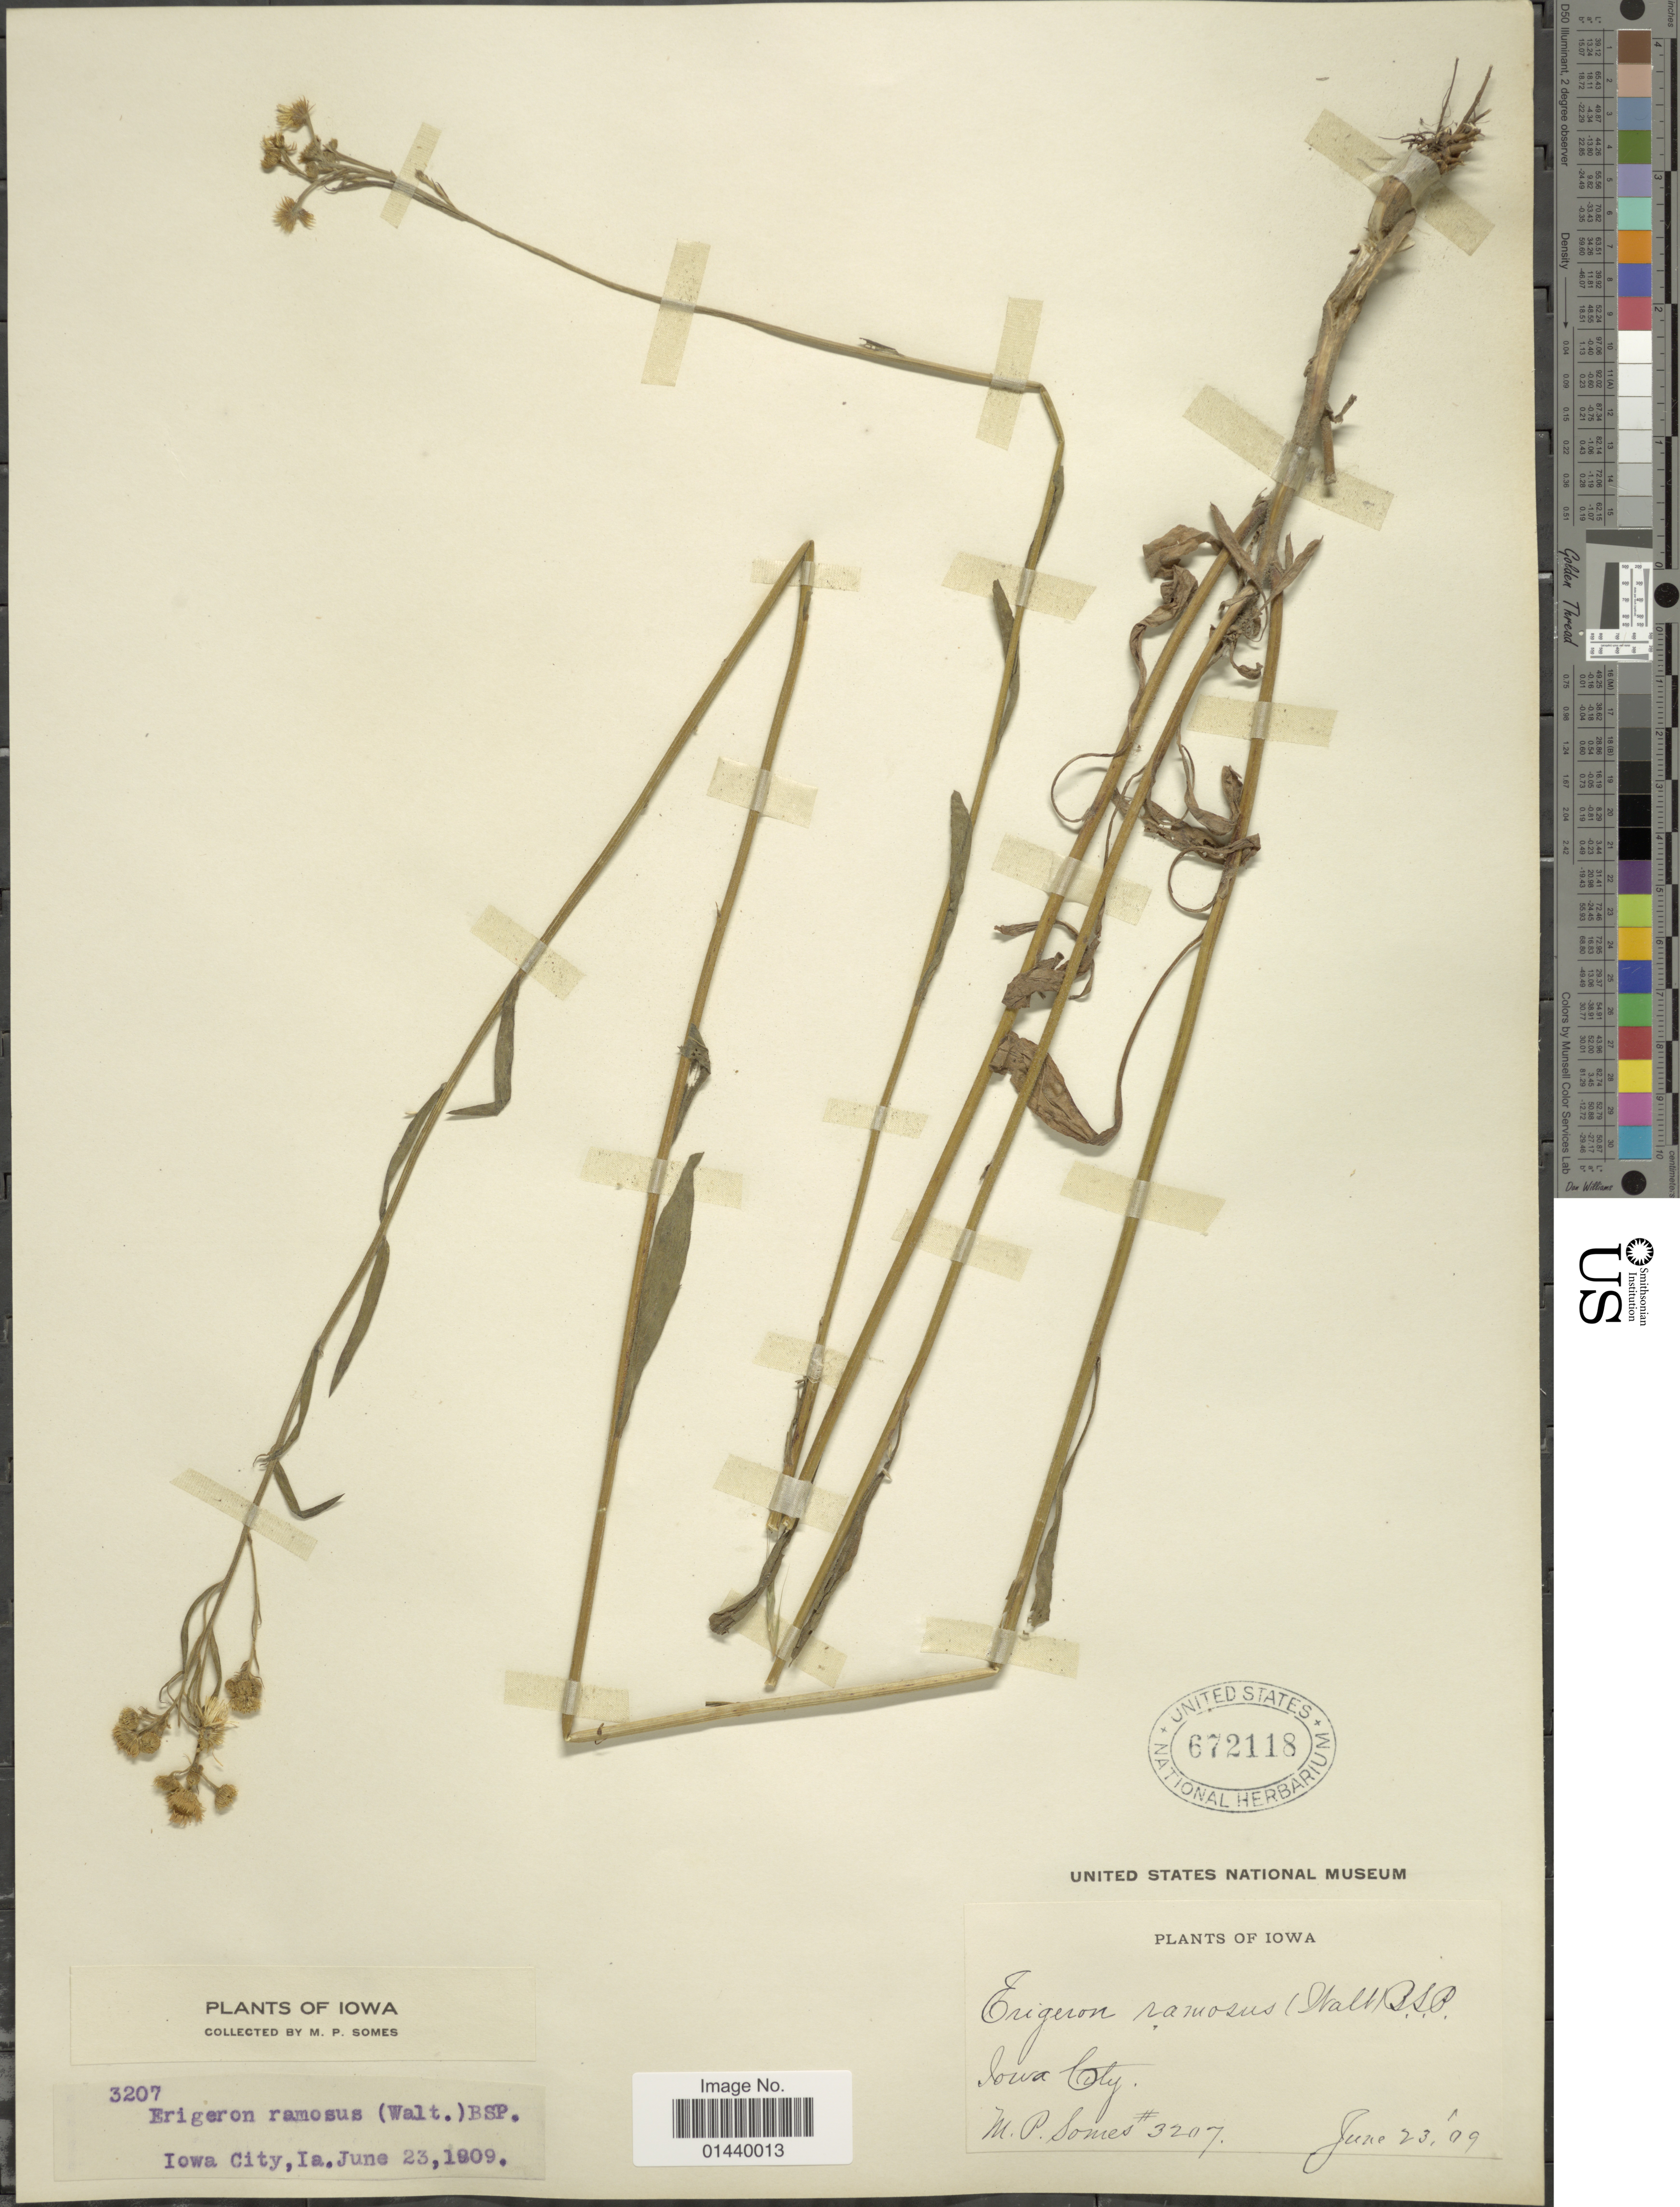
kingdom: Plantae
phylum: Tracheophyta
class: Magnoliopsida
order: Asterales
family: Asteraceae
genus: Erigeron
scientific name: Erigeron strigosus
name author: Muhl. ex Willd.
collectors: M. Somes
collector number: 3207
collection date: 1909-06-23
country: United States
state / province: Iowa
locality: Iowa City, Ia.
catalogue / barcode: US 672118